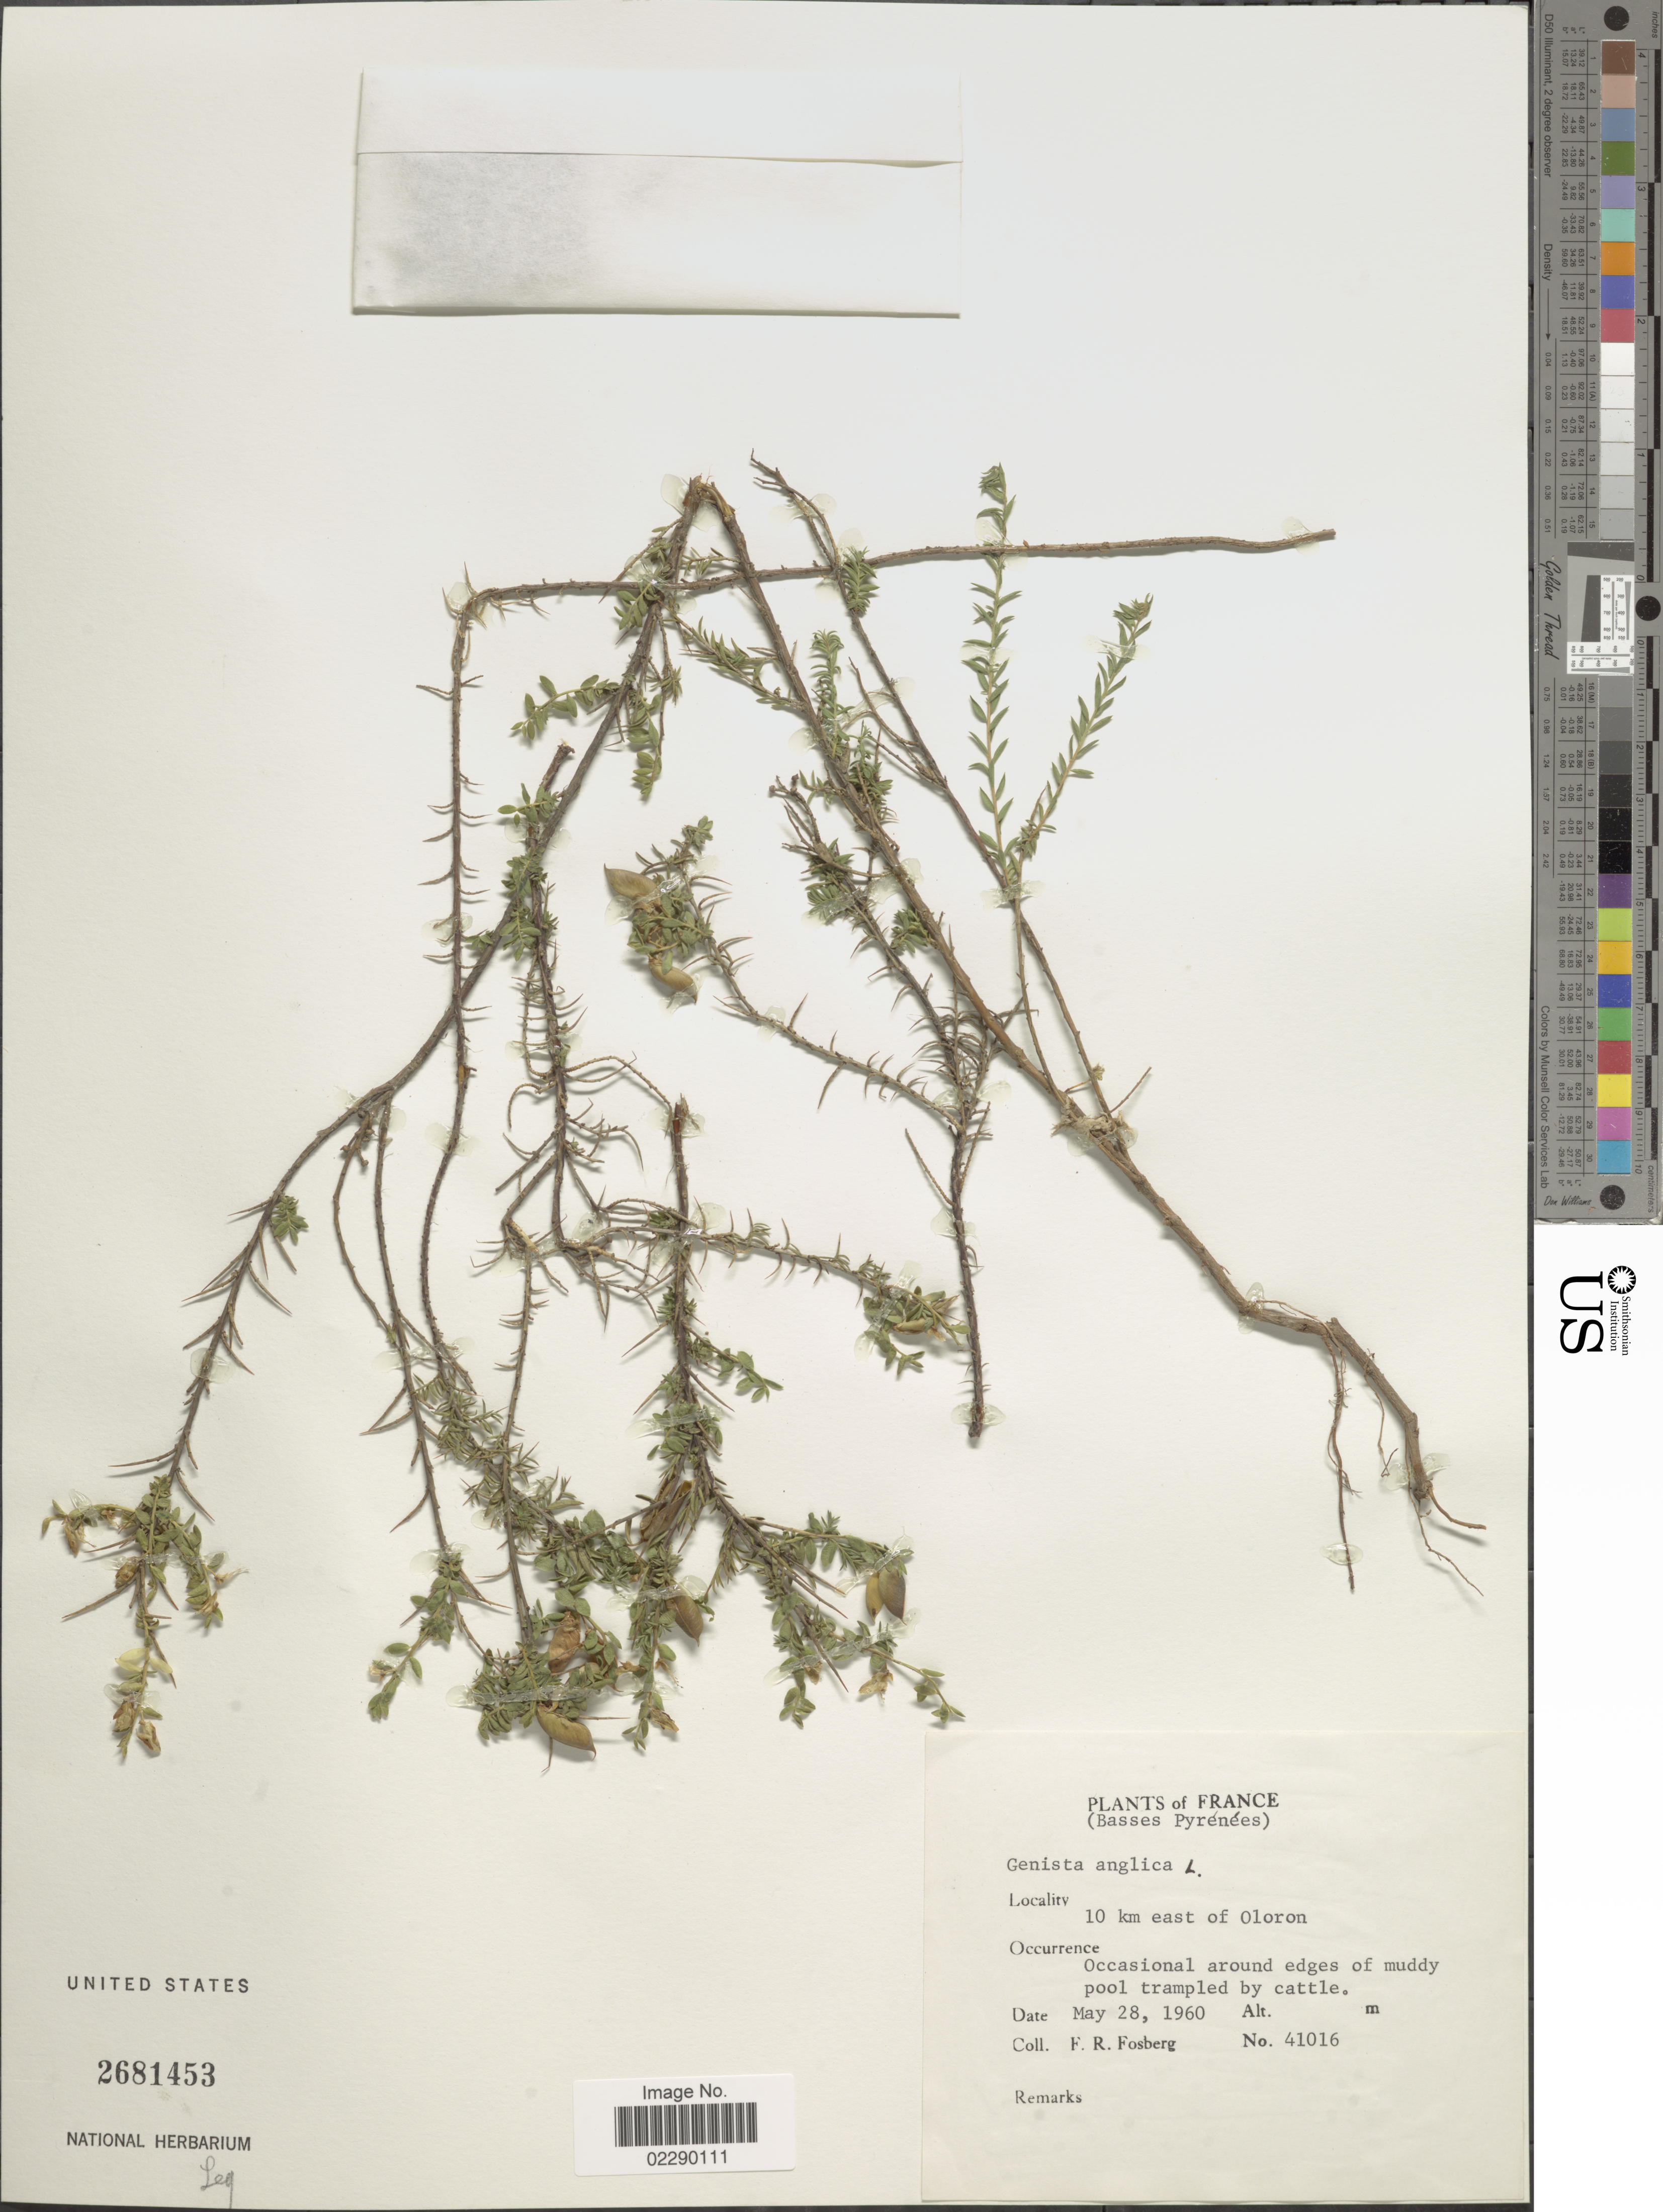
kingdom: Plantae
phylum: Tracheophyta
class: Magnoliopsida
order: Fabales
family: Fabaceae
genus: Genista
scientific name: Genista anglica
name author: L.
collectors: F. R. Fosberg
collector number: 41016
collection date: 1960-05-28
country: France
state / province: Nouvelle-Aquitaine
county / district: Pyrénées-Atlantiques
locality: (Basses Pyrénées). 10 km east of Oloron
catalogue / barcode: US 2681453